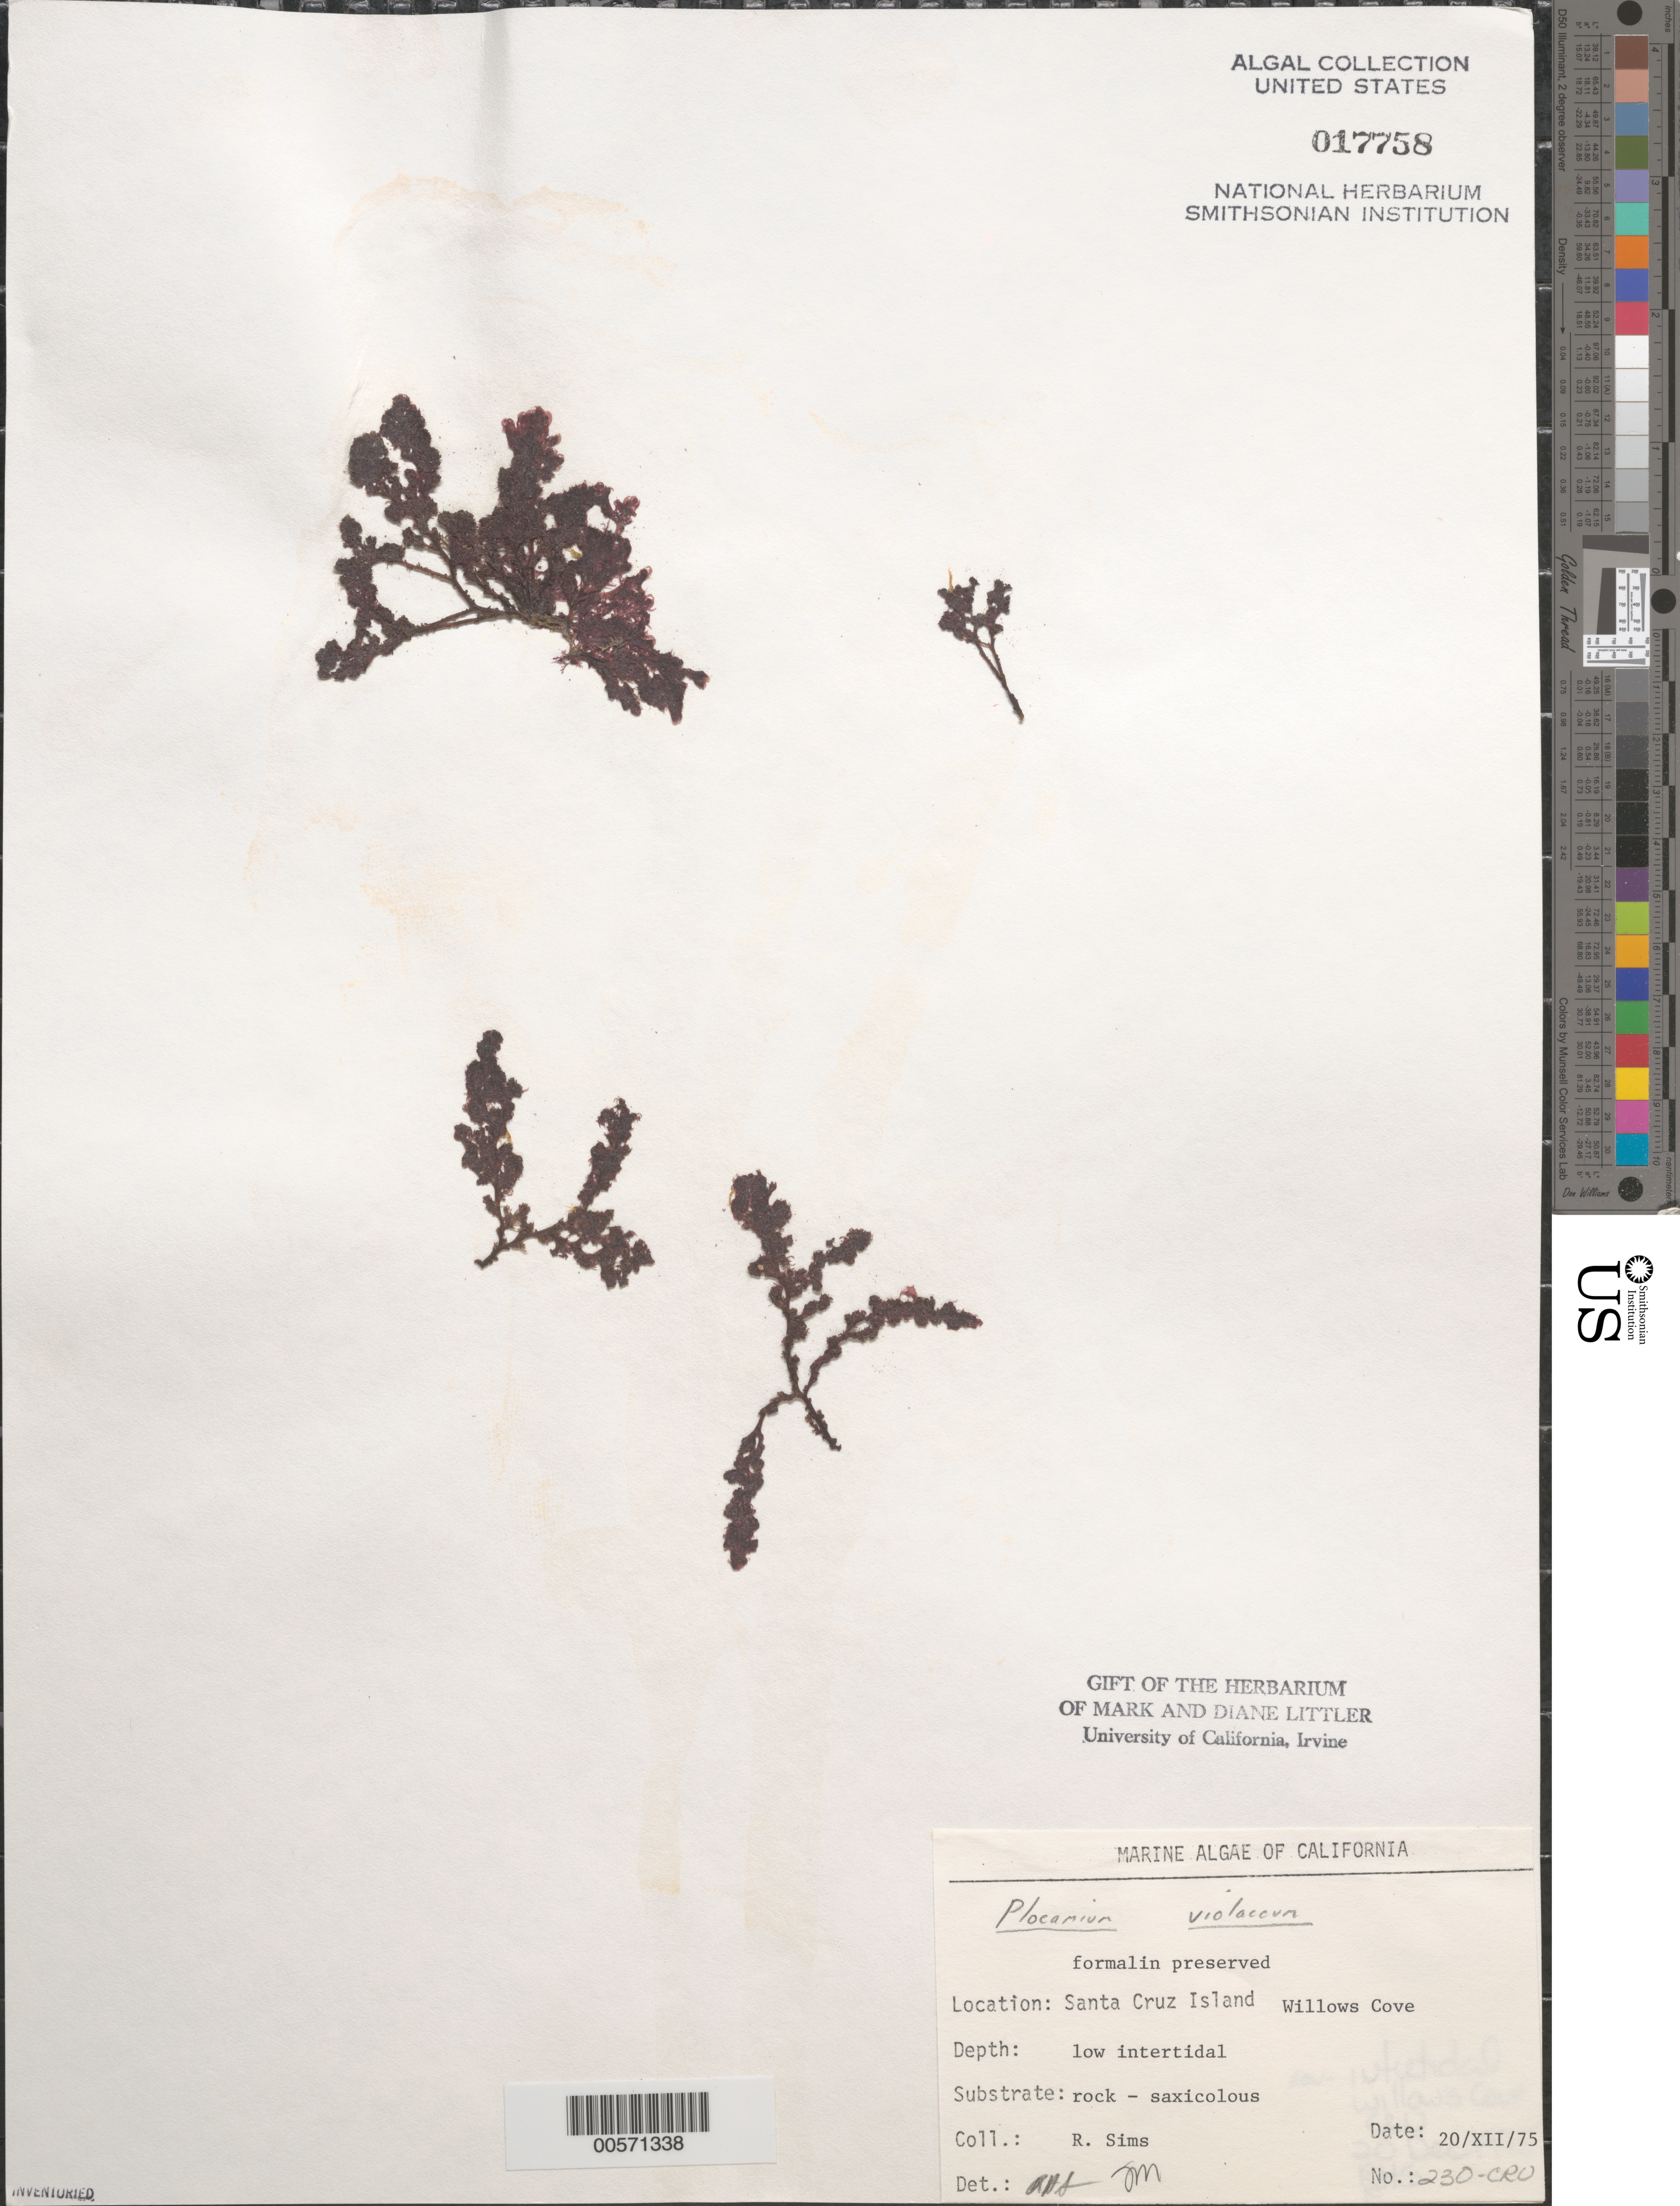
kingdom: Plantae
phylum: Rhodophyta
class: Florideophyceae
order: Plocamiales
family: Plocamiaceae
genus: Plocamium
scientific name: Plocamium violaceum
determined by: Sims, Robert H.; Murray, S. N.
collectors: R. H. Sims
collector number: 230-cru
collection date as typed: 20 Dec 1975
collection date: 1975-12-20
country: United States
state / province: California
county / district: Santa Barbara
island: Santa Cruz Island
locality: Willows Cove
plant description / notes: BLM-SOCALBIGHT Rocky Intertidal Survey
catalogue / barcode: US 17758